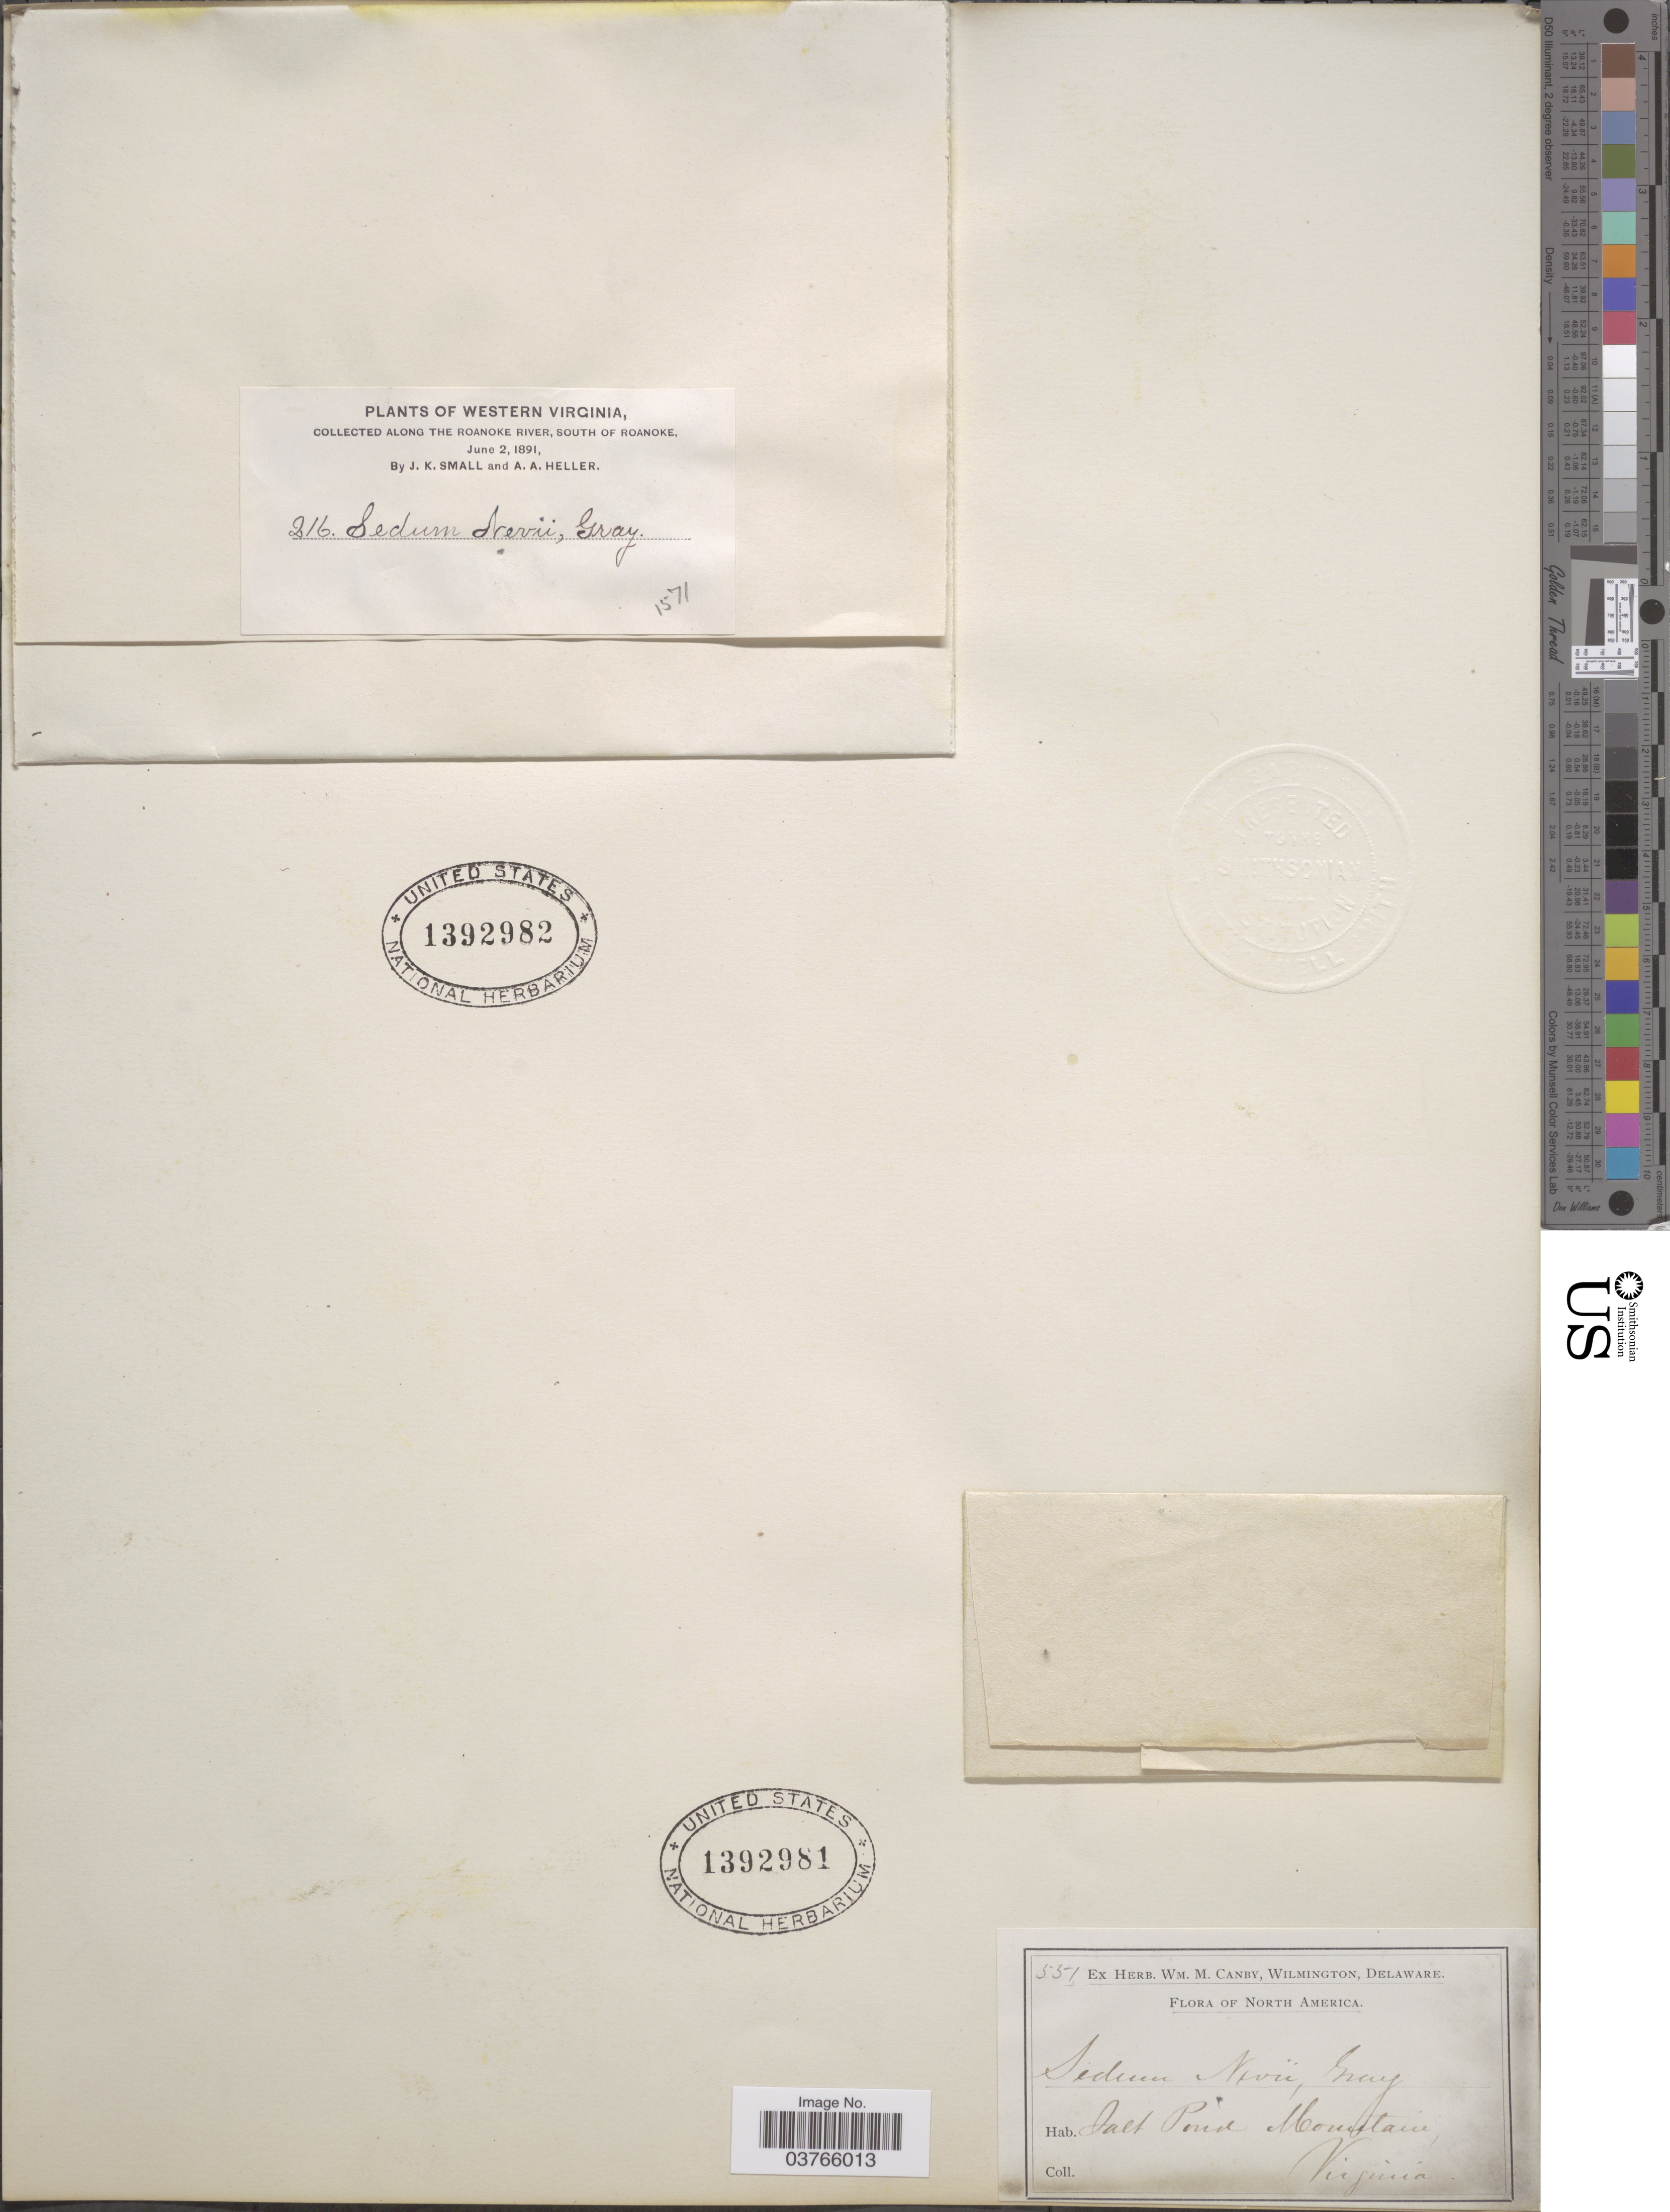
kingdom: Plantae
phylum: Tracheophyta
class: Magnoliopsida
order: Saxifragales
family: Crassulaceae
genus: Sedum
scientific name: Sedum glaucophyllum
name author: R.T. Clausen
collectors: J. K. Small & A. A. Heller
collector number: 216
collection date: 1891-06-02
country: United States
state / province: West Virginia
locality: Along the Roanake River, South of Roanake.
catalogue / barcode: US 1392982-2